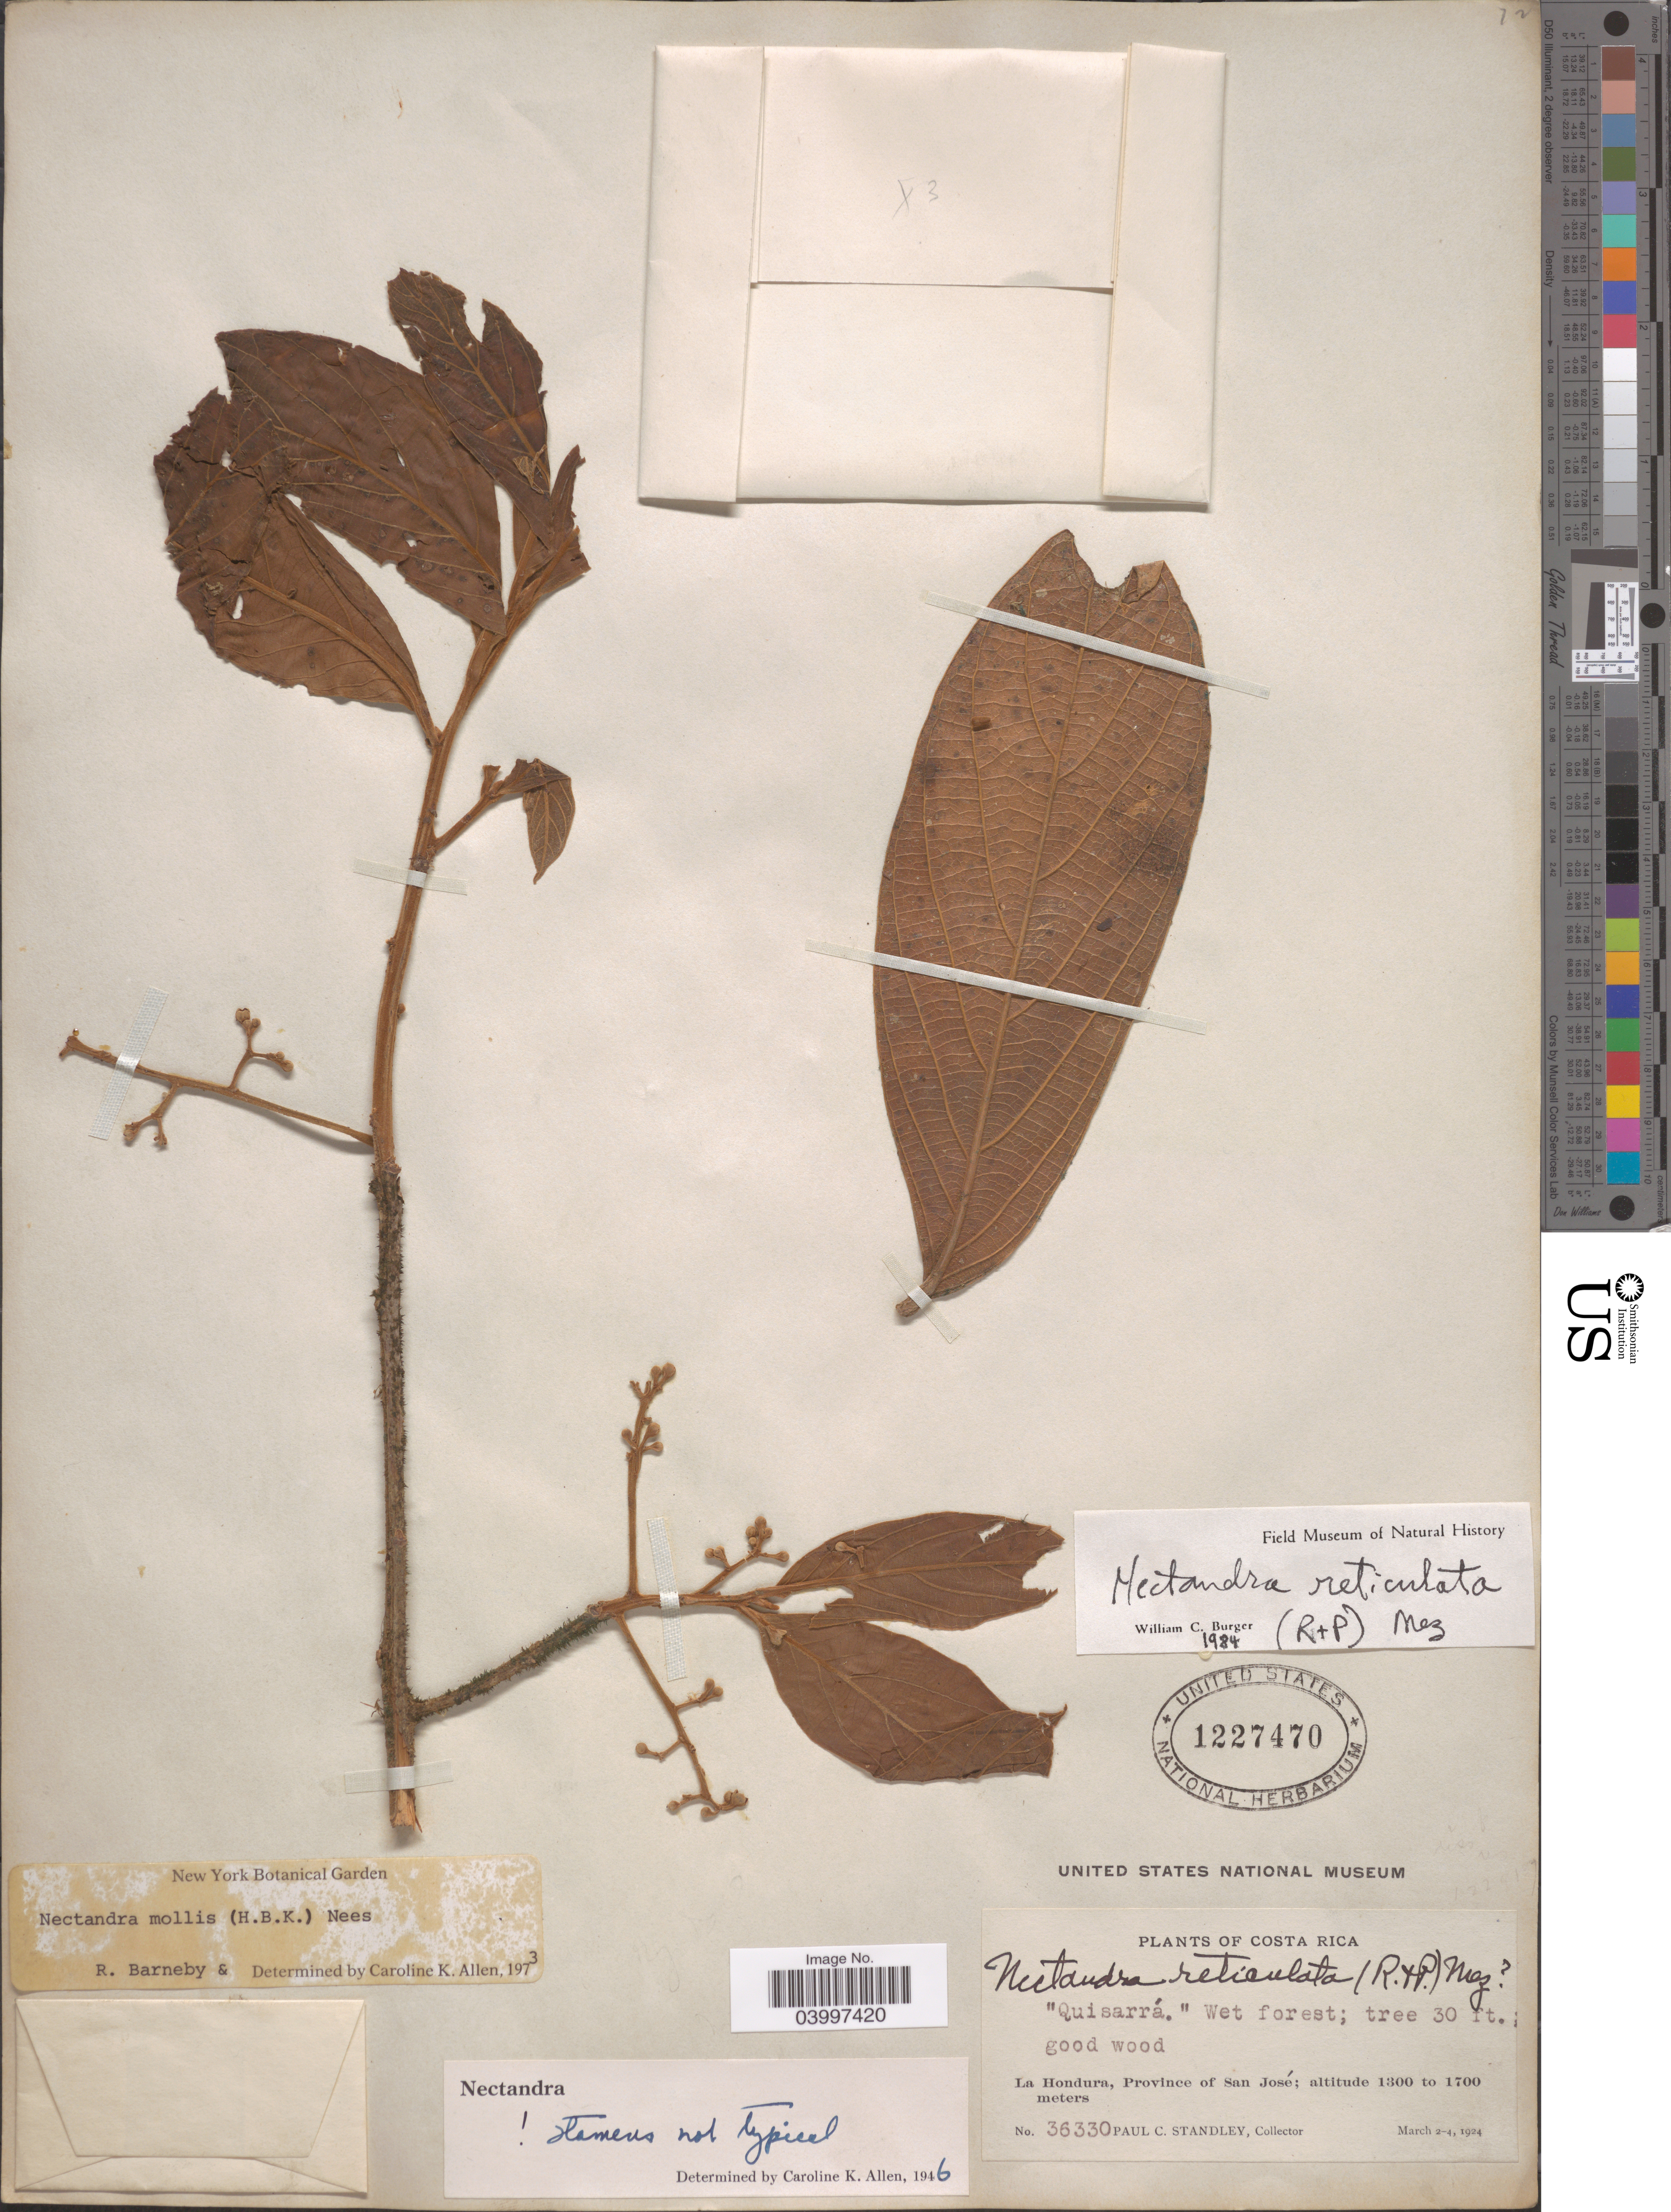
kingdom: Plantae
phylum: Tracheophyta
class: Magnoliopsida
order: Laurales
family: Lauraceae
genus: Nectandra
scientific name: Nectandra reticulata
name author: (Ruiz & Pav.) Mez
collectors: P. C. Standley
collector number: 36330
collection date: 1924-03-02/1924-03-04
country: Costa Rica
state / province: San José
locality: La Hondura.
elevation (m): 1300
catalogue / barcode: US 1227470